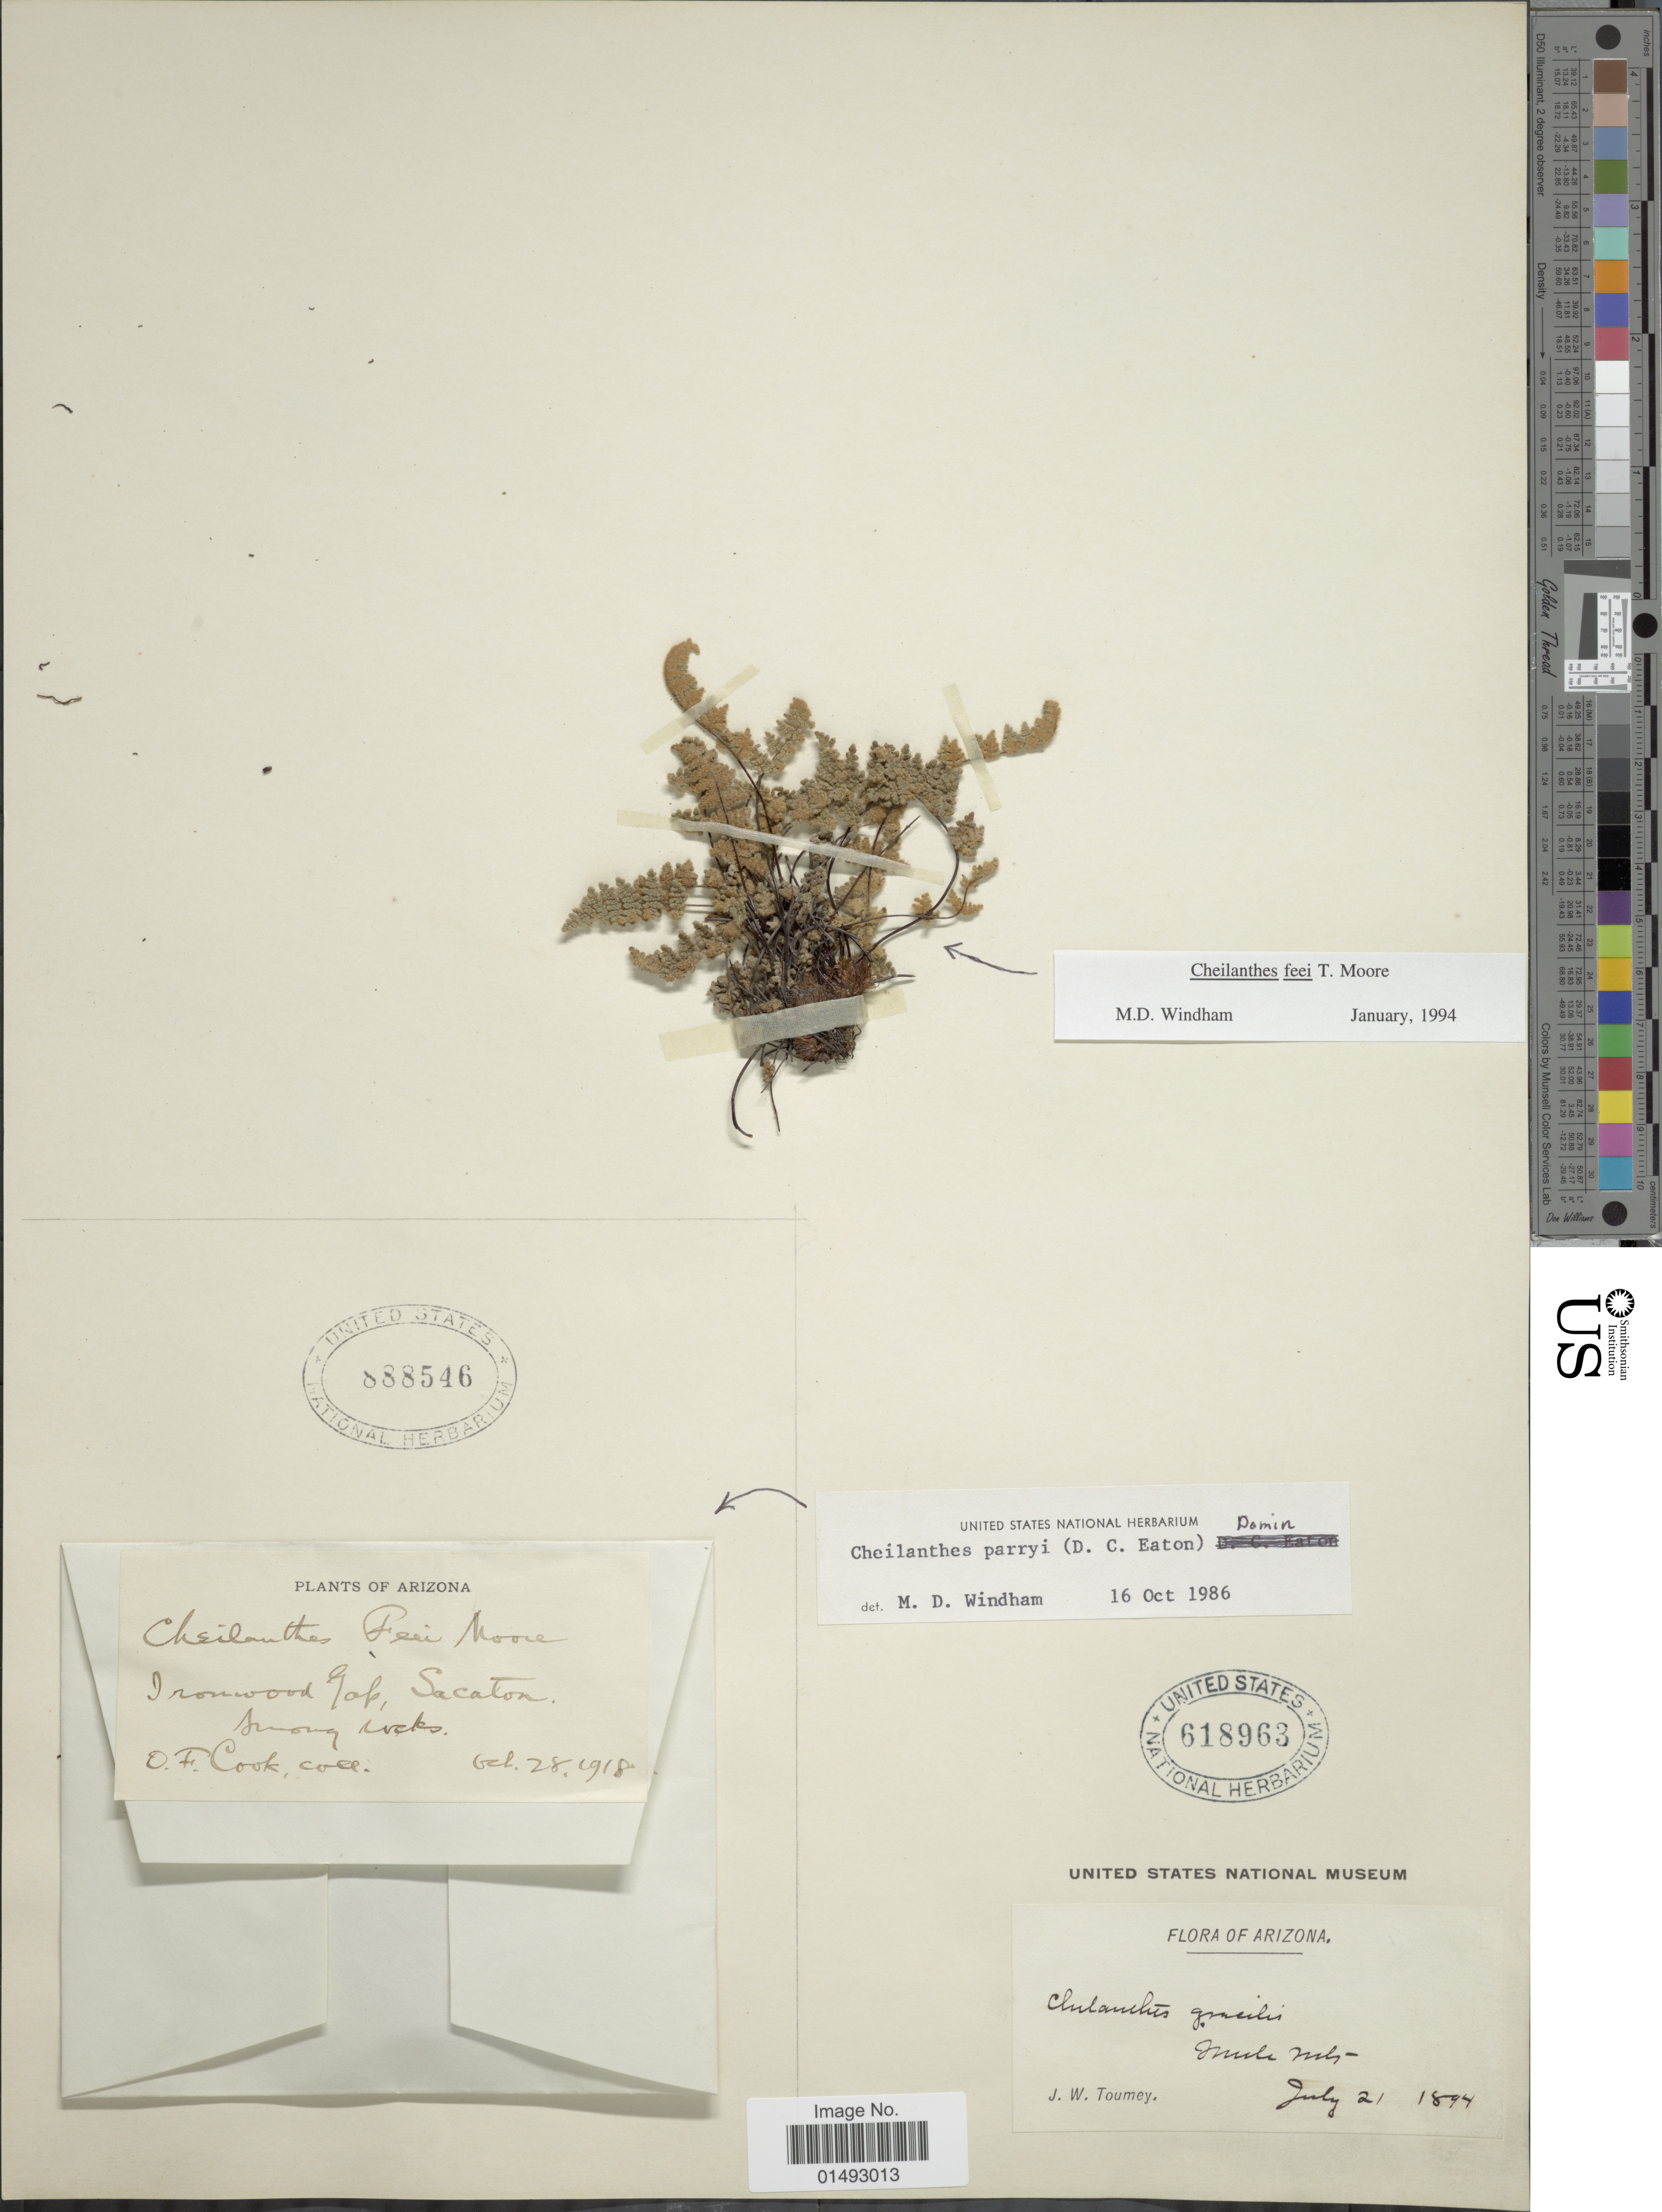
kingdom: Plantae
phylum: Tracheophyta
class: Polypodiopsida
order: Polypodiales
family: Pteridaceae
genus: Myriopteris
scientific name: Myriopteris gracilis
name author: Fée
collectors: O. F. Cook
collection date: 1918-10-28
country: United States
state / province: Arizona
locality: Ironwood Gap, Sacaton. Among rocks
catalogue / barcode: US 888546